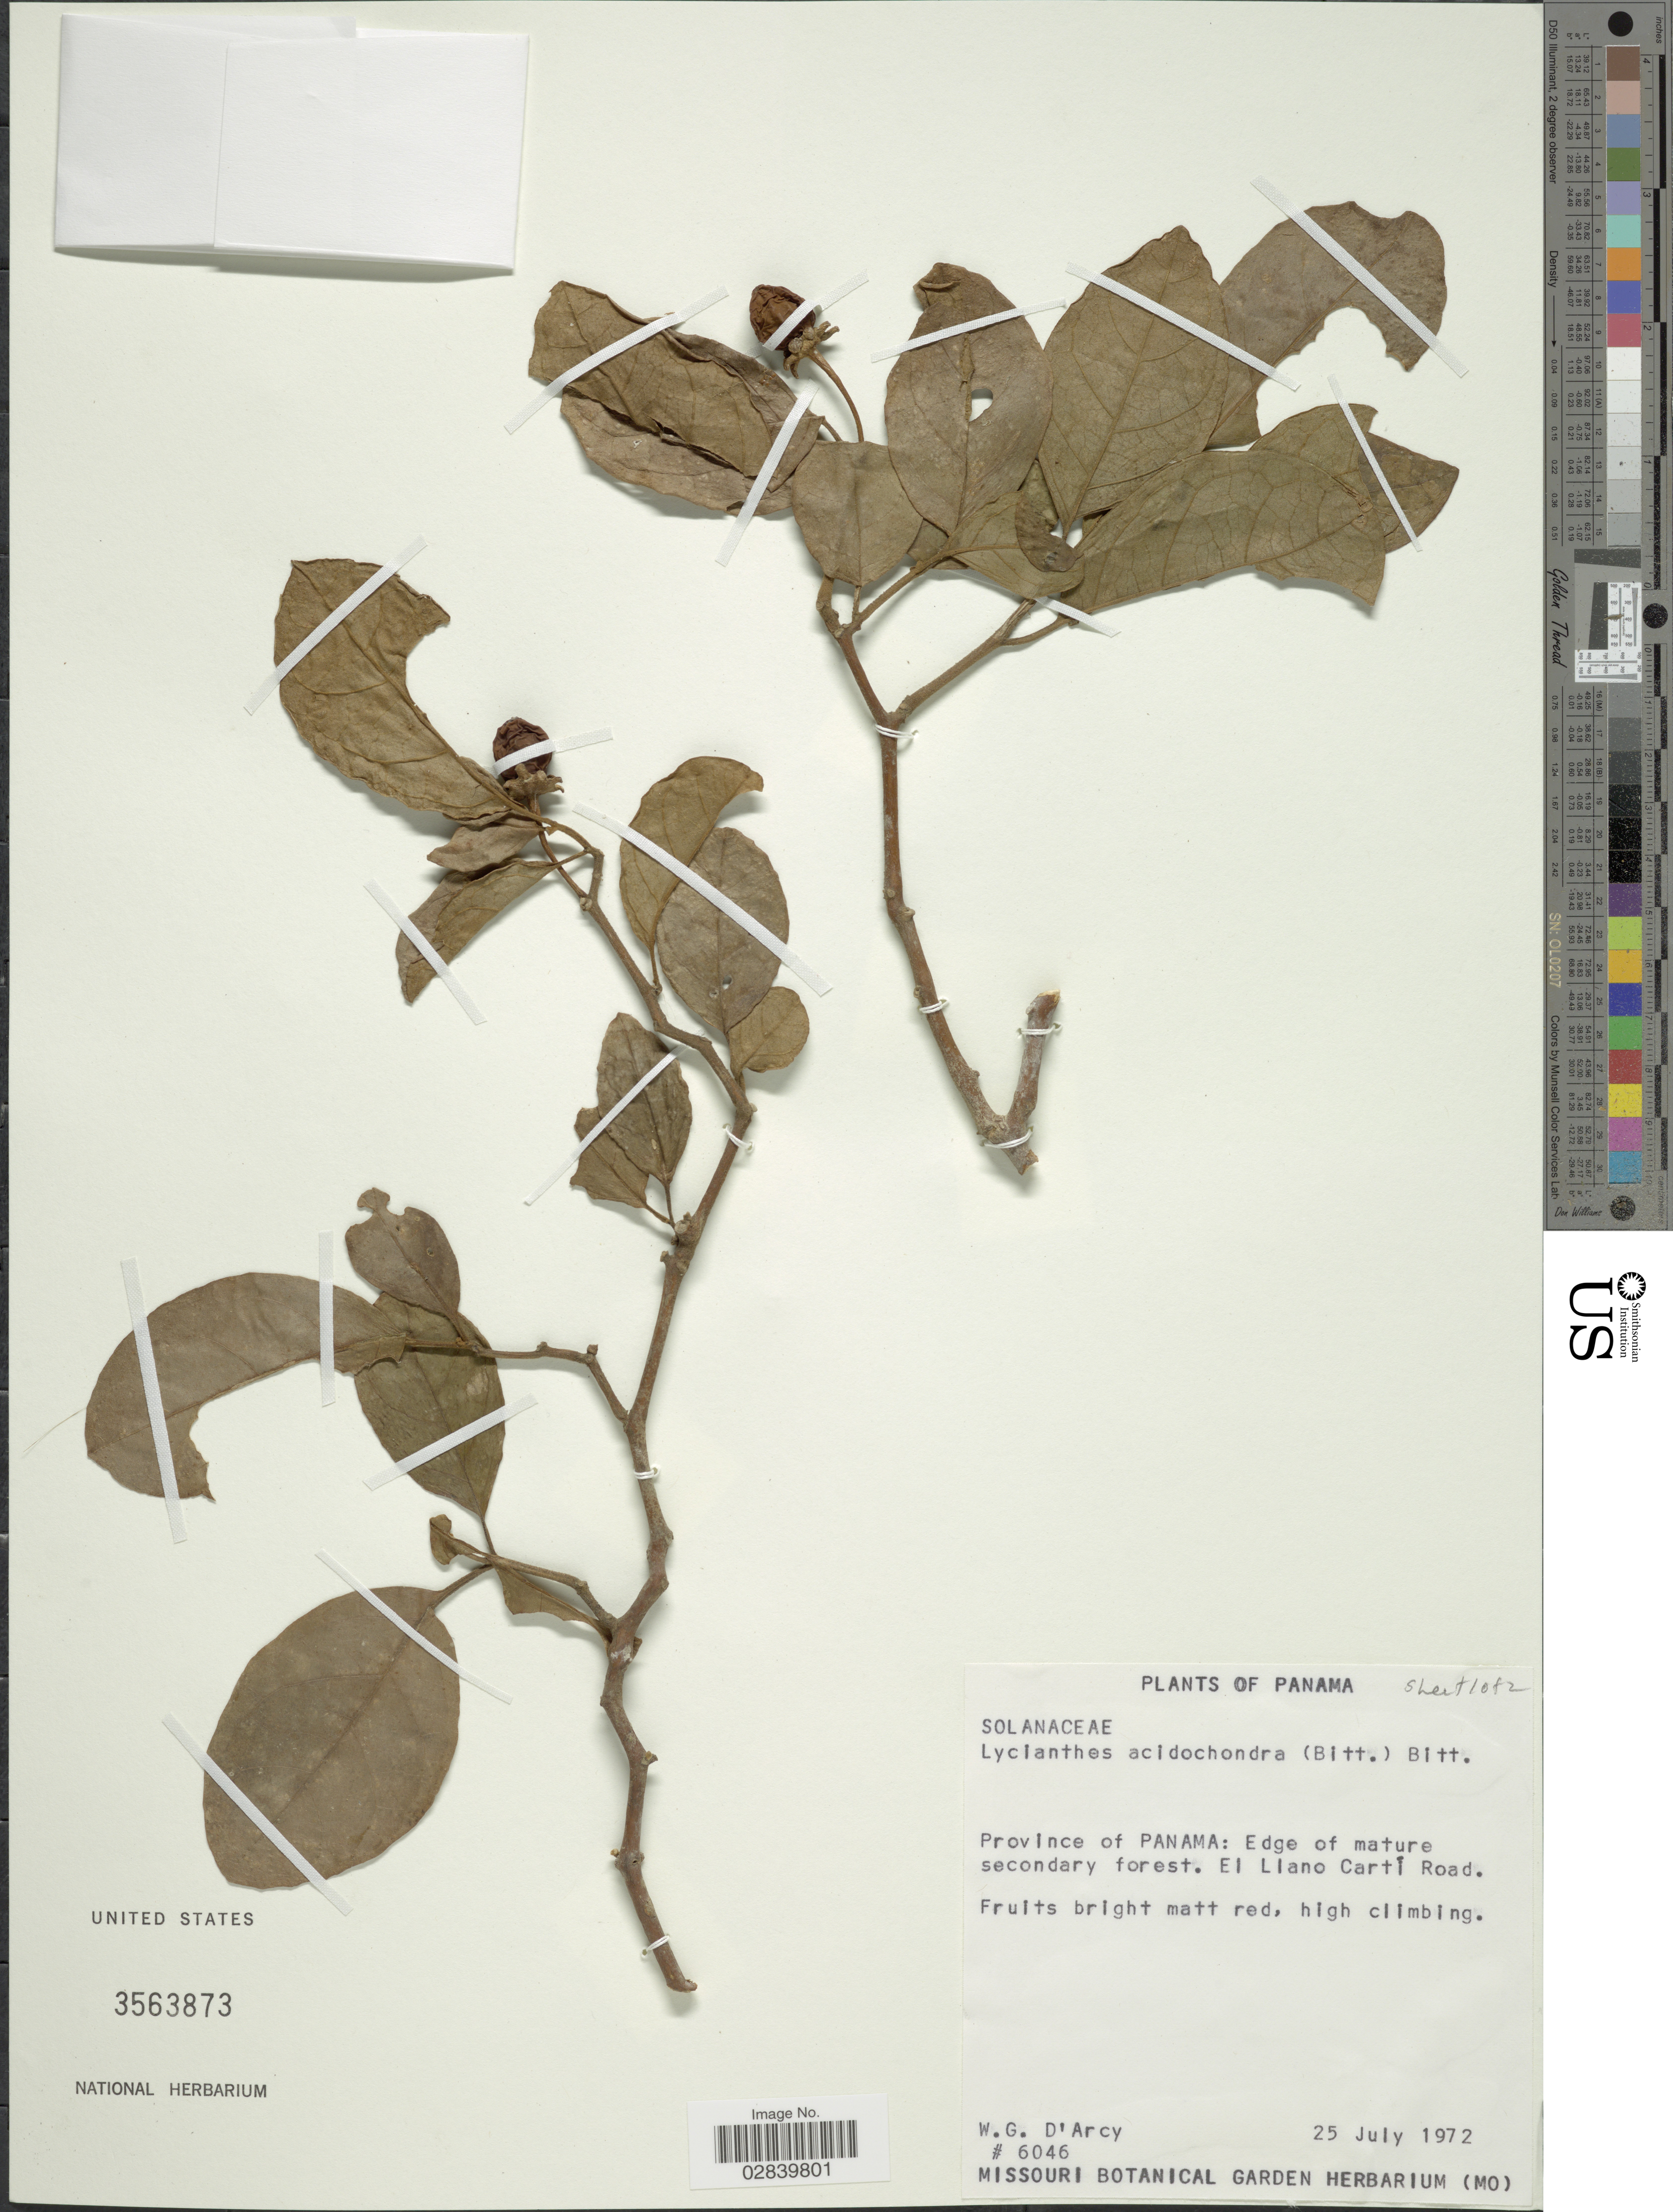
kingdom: Plantae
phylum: Tracheophyta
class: Magnoliopsida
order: Solanales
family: Solanaceae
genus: Lycianthes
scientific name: Lycianthes acidochondra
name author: (Bitter) Bitter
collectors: W. G. D'Arcy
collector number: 6046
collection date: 1972-07-25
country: Panama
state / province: Panamá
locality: Edge of mature secondary forest. El Llano Cartí Road.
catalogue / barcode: US 3563873